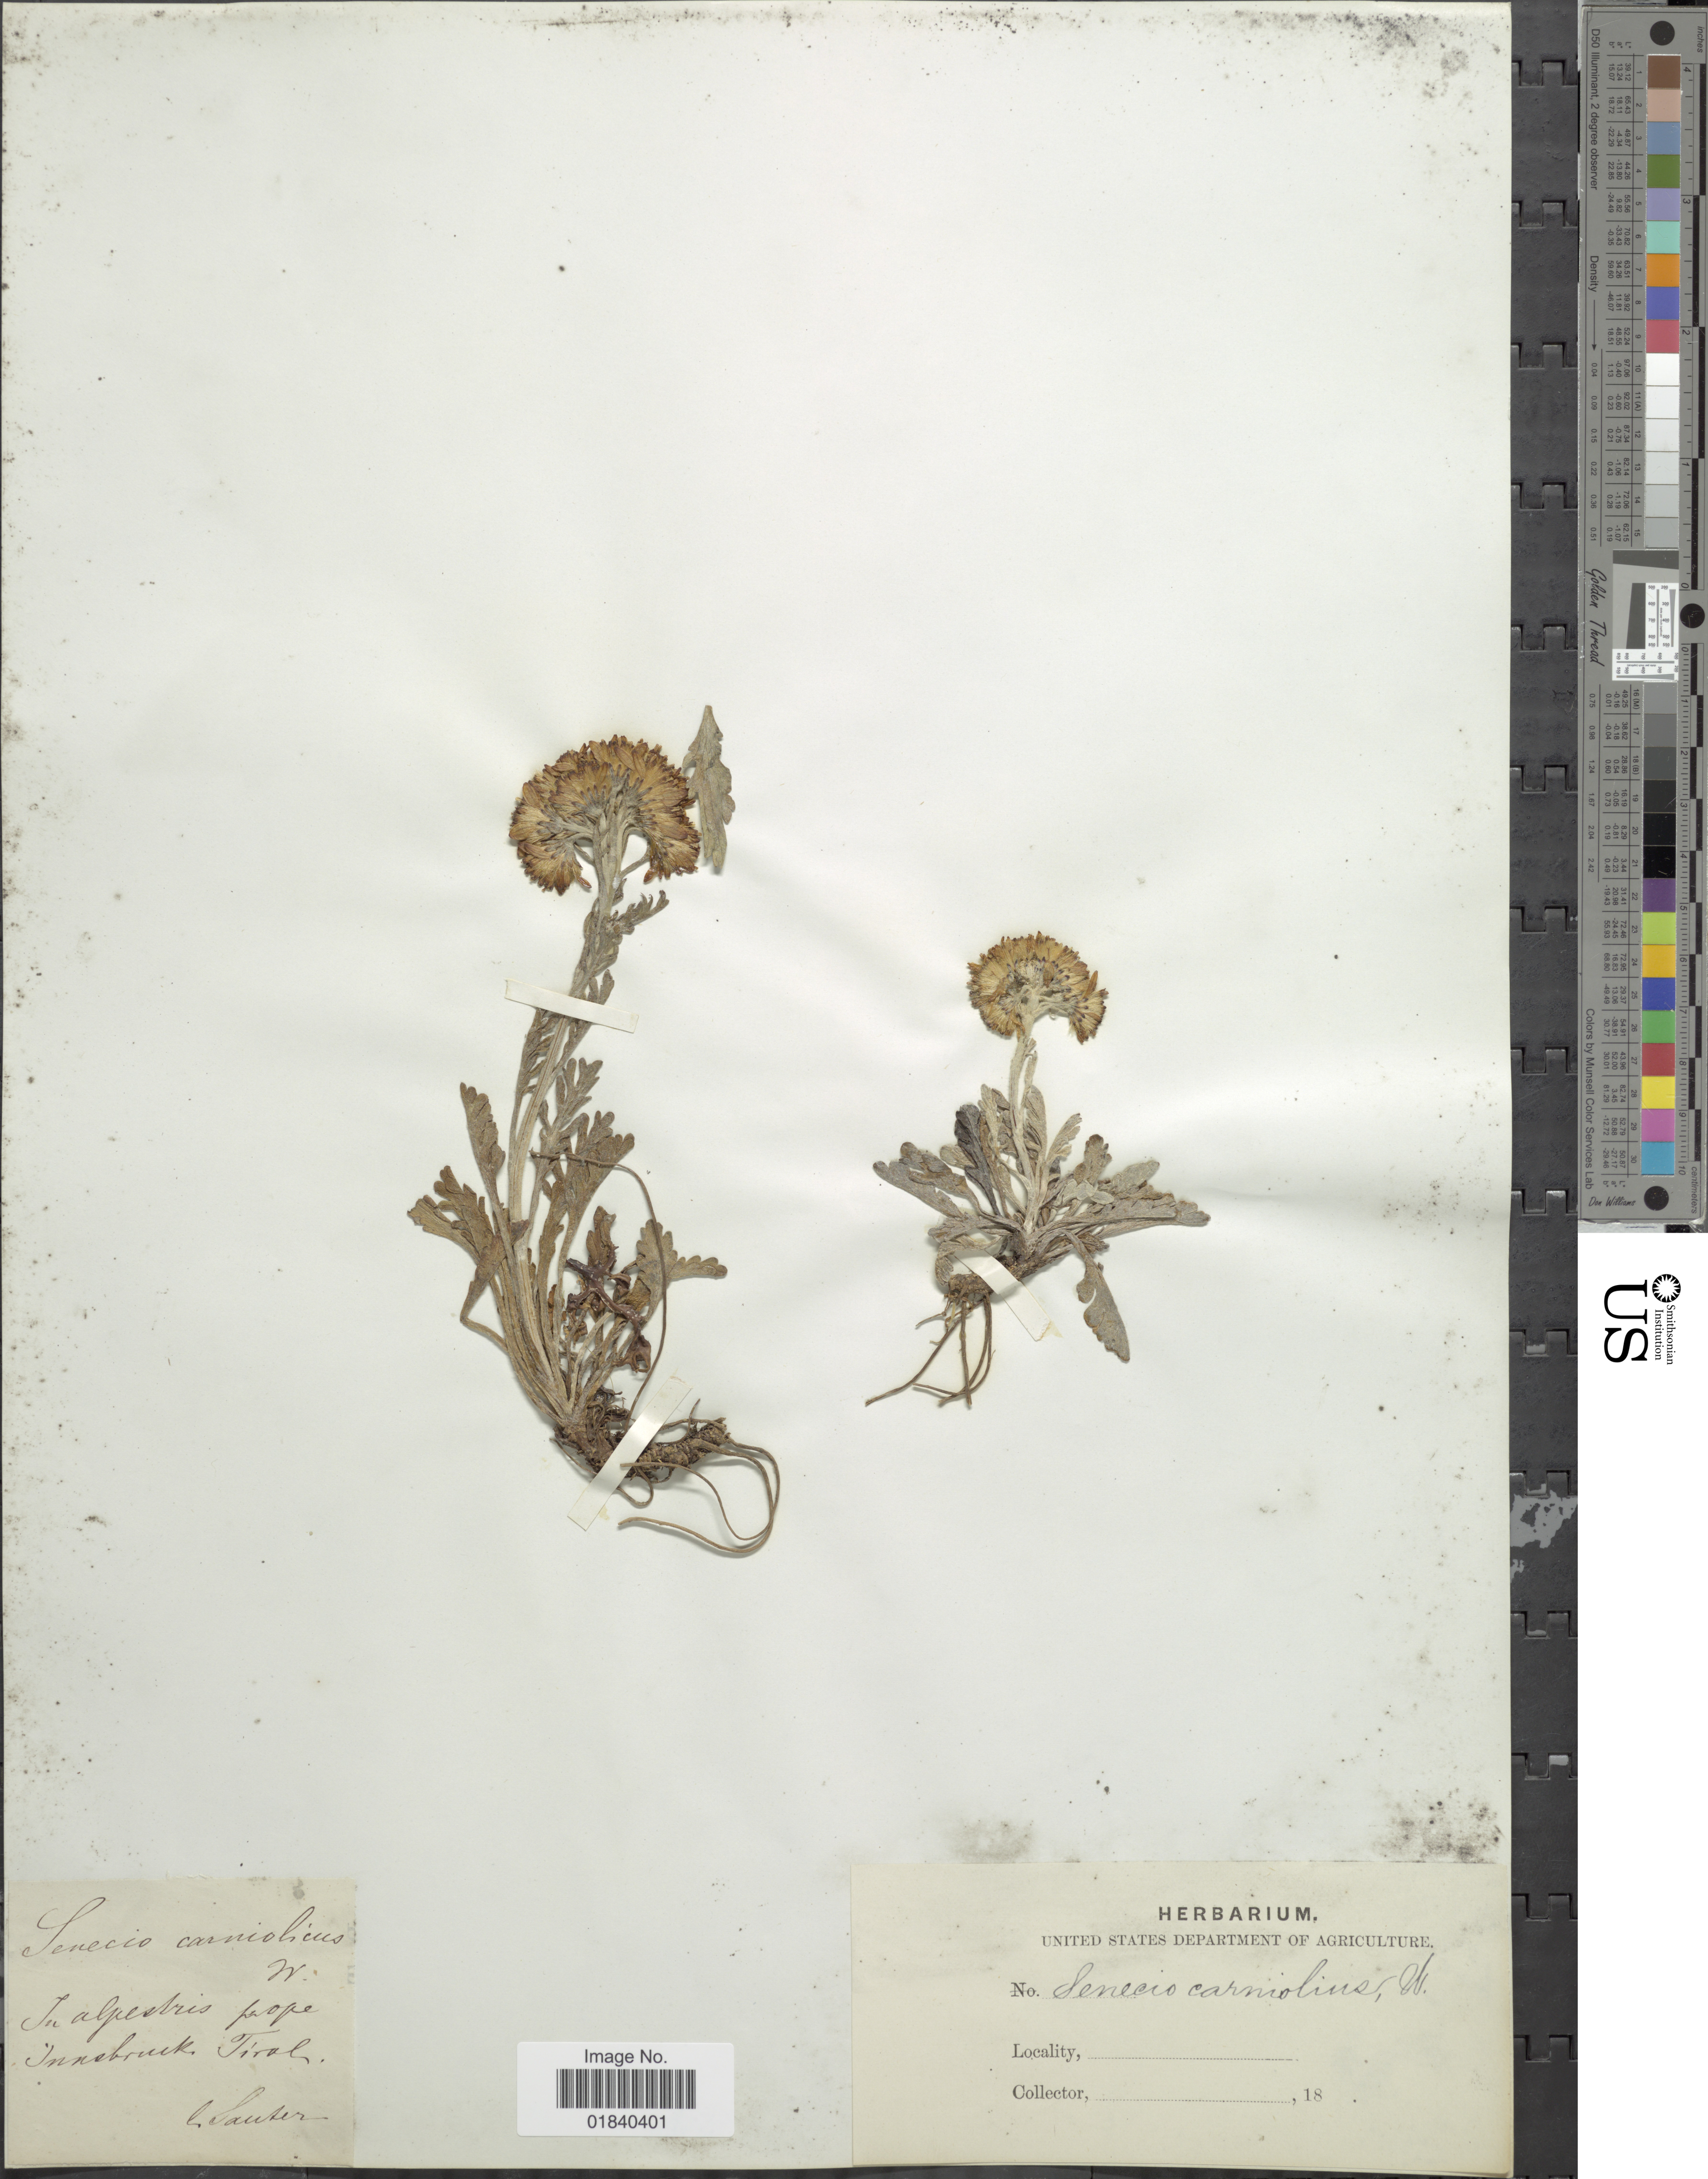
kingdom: Plantae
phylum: Tracheophyta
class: Magnoliopsida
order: Asterales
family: Asteraceae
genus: Jacobaea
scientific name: Jacobaea incana subsp. carniolica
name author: (Willd.) B. Nord. & Greuter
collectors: -. Sauter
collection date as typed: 18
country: Austria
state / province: Tirol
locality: In alpestris prope innsbruck, Tirol.